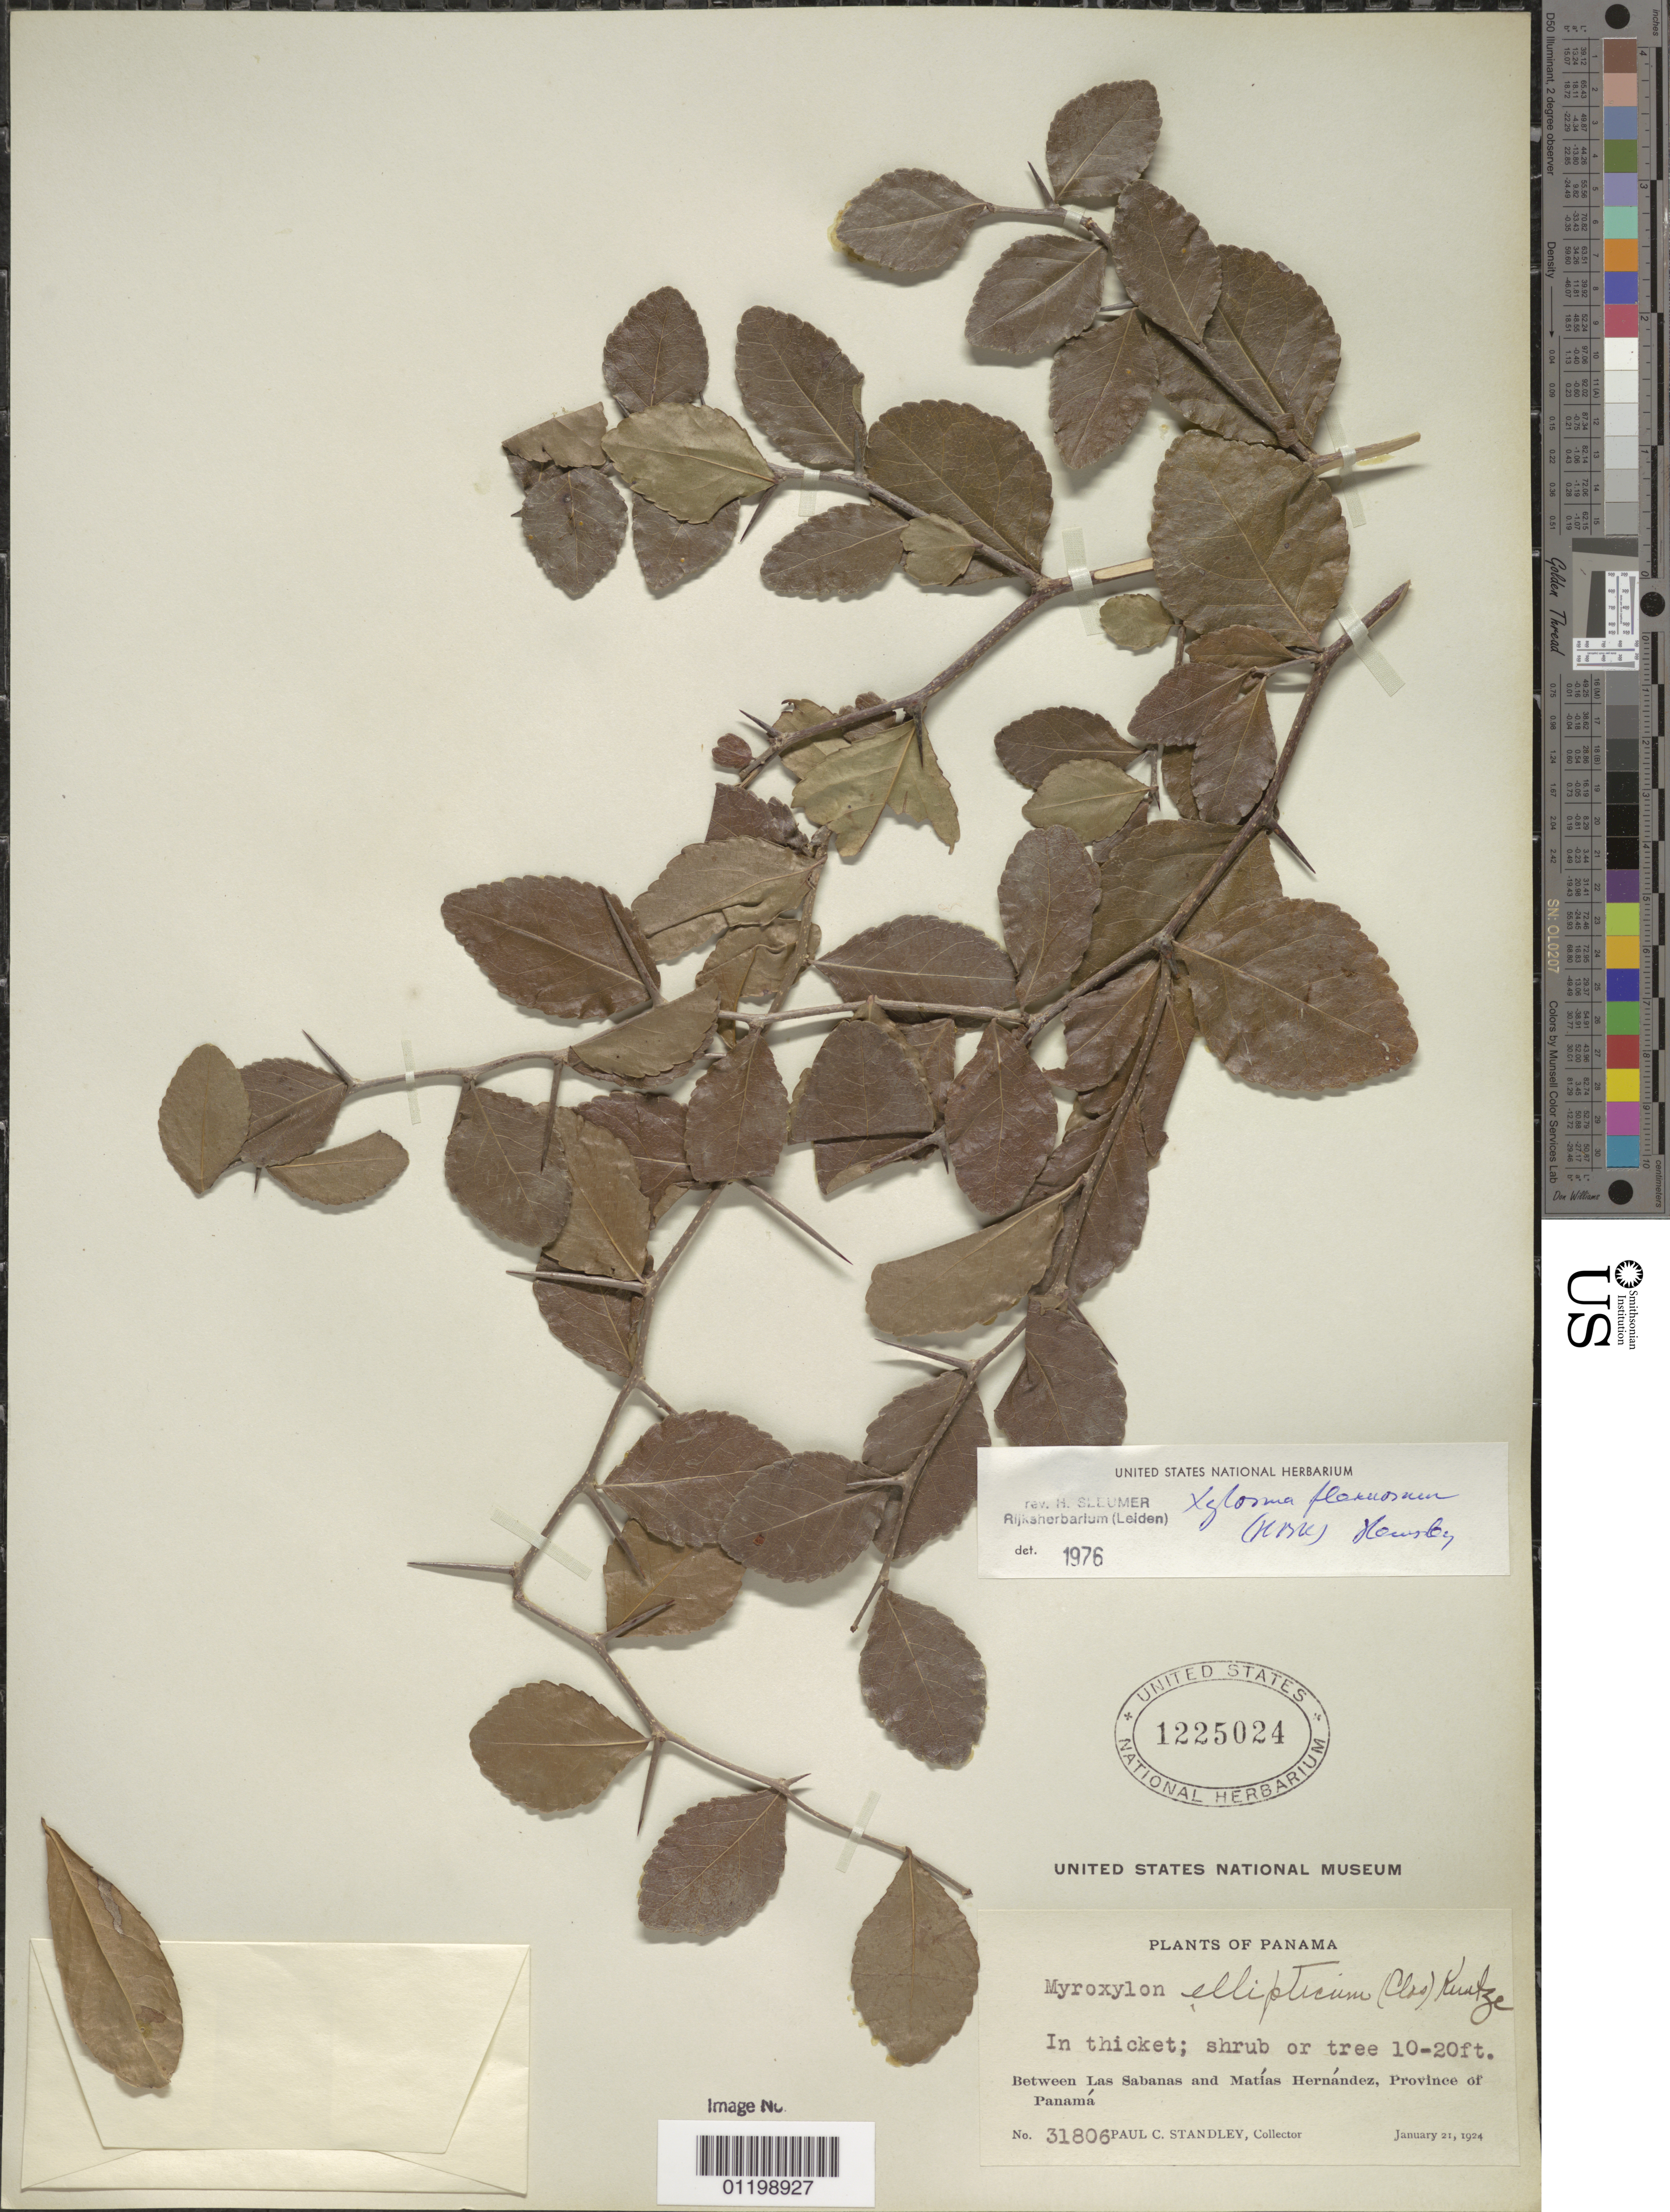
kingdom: Plantae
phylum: Tracheophyta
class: Magnoliopsida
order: Malpighiales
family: Salicaceae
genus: Xylosma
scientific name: Xylosma flexuosa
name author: (Kunth) Hemsl.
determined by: Sleumer, H. O.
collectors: P. C. Standley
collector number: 31806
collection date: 1924-01-21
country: Panama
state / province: Panamá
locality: Between Las Sabanas and Matias Hernandez.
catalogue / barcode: US 1225024